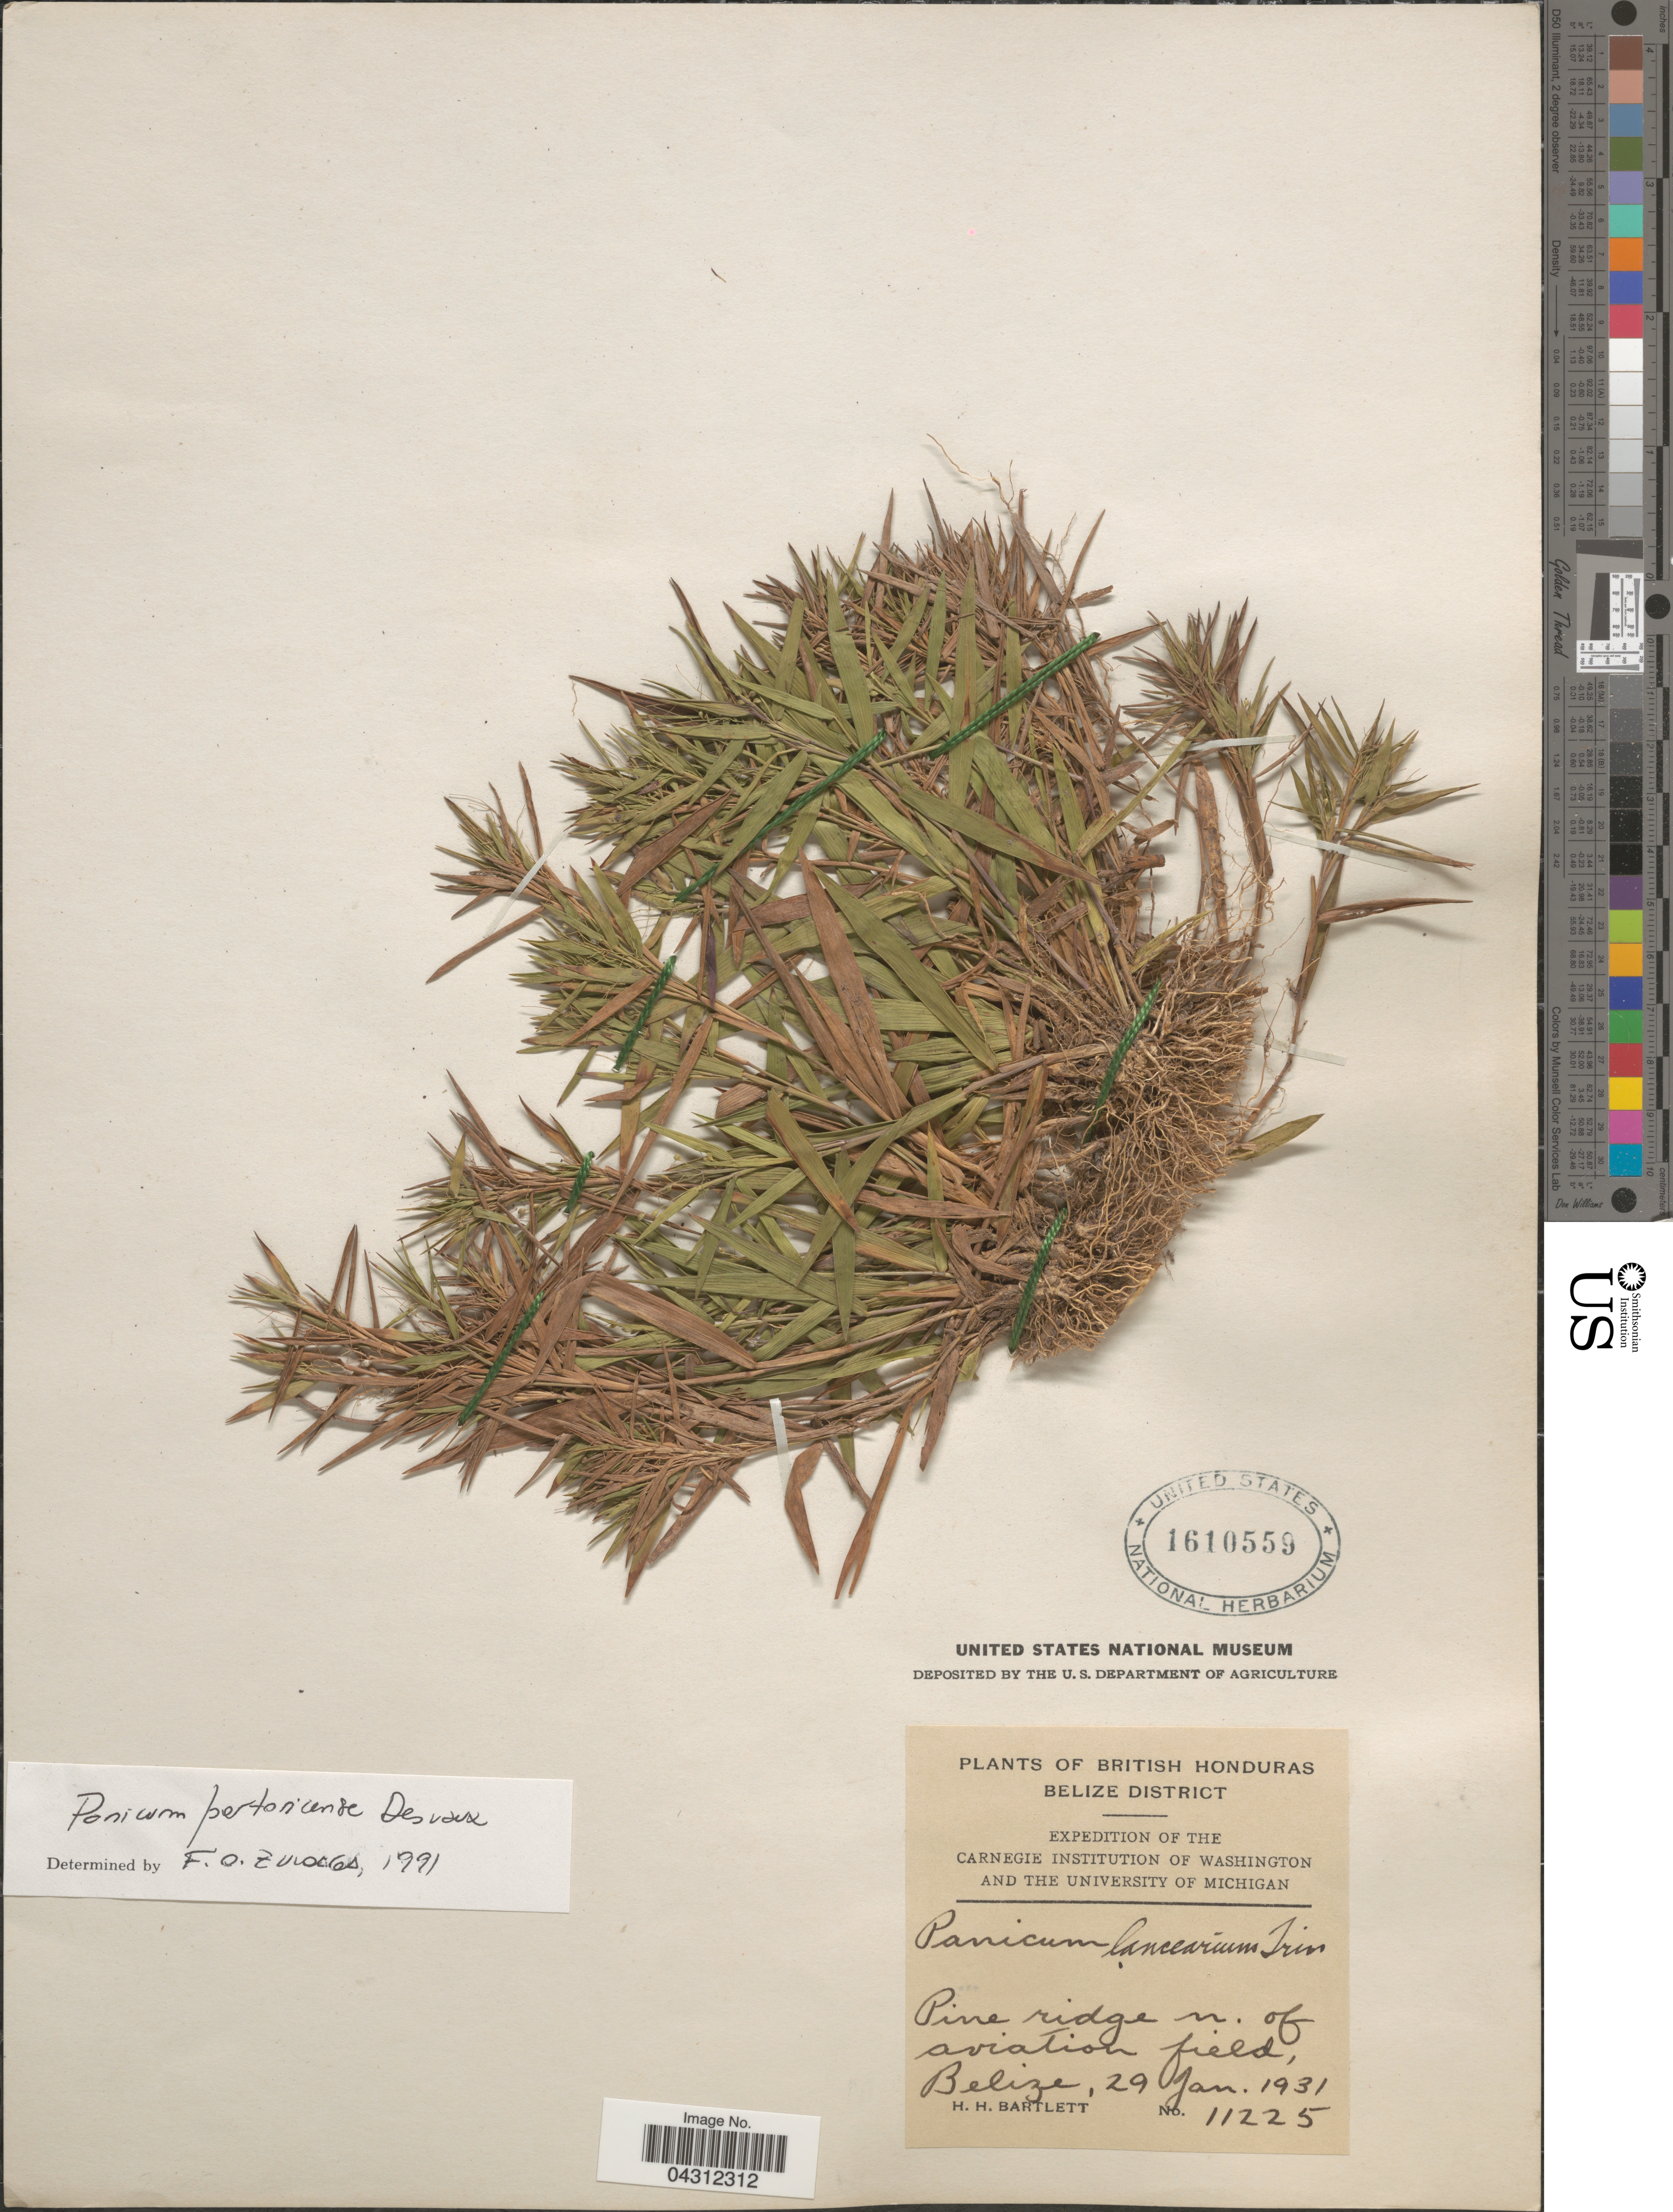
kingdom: Plantae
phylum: Tracheophyta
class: Liliopsida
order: Poales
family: Poaceae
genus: Dichanthelium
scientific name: Dichanthelium portoricense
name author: (Desv. ex Ham.) B.F. Hansen & Wunderlin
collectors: H. H. Bartlett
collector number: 11225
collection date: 1931-01-29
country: Belize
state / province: Belize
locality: British Honduras. Belize District. Expedition of the Carnegie Institution of Washington and the University of Michigan. Pine ridge n. of aviation field.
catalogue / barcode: US 1610559